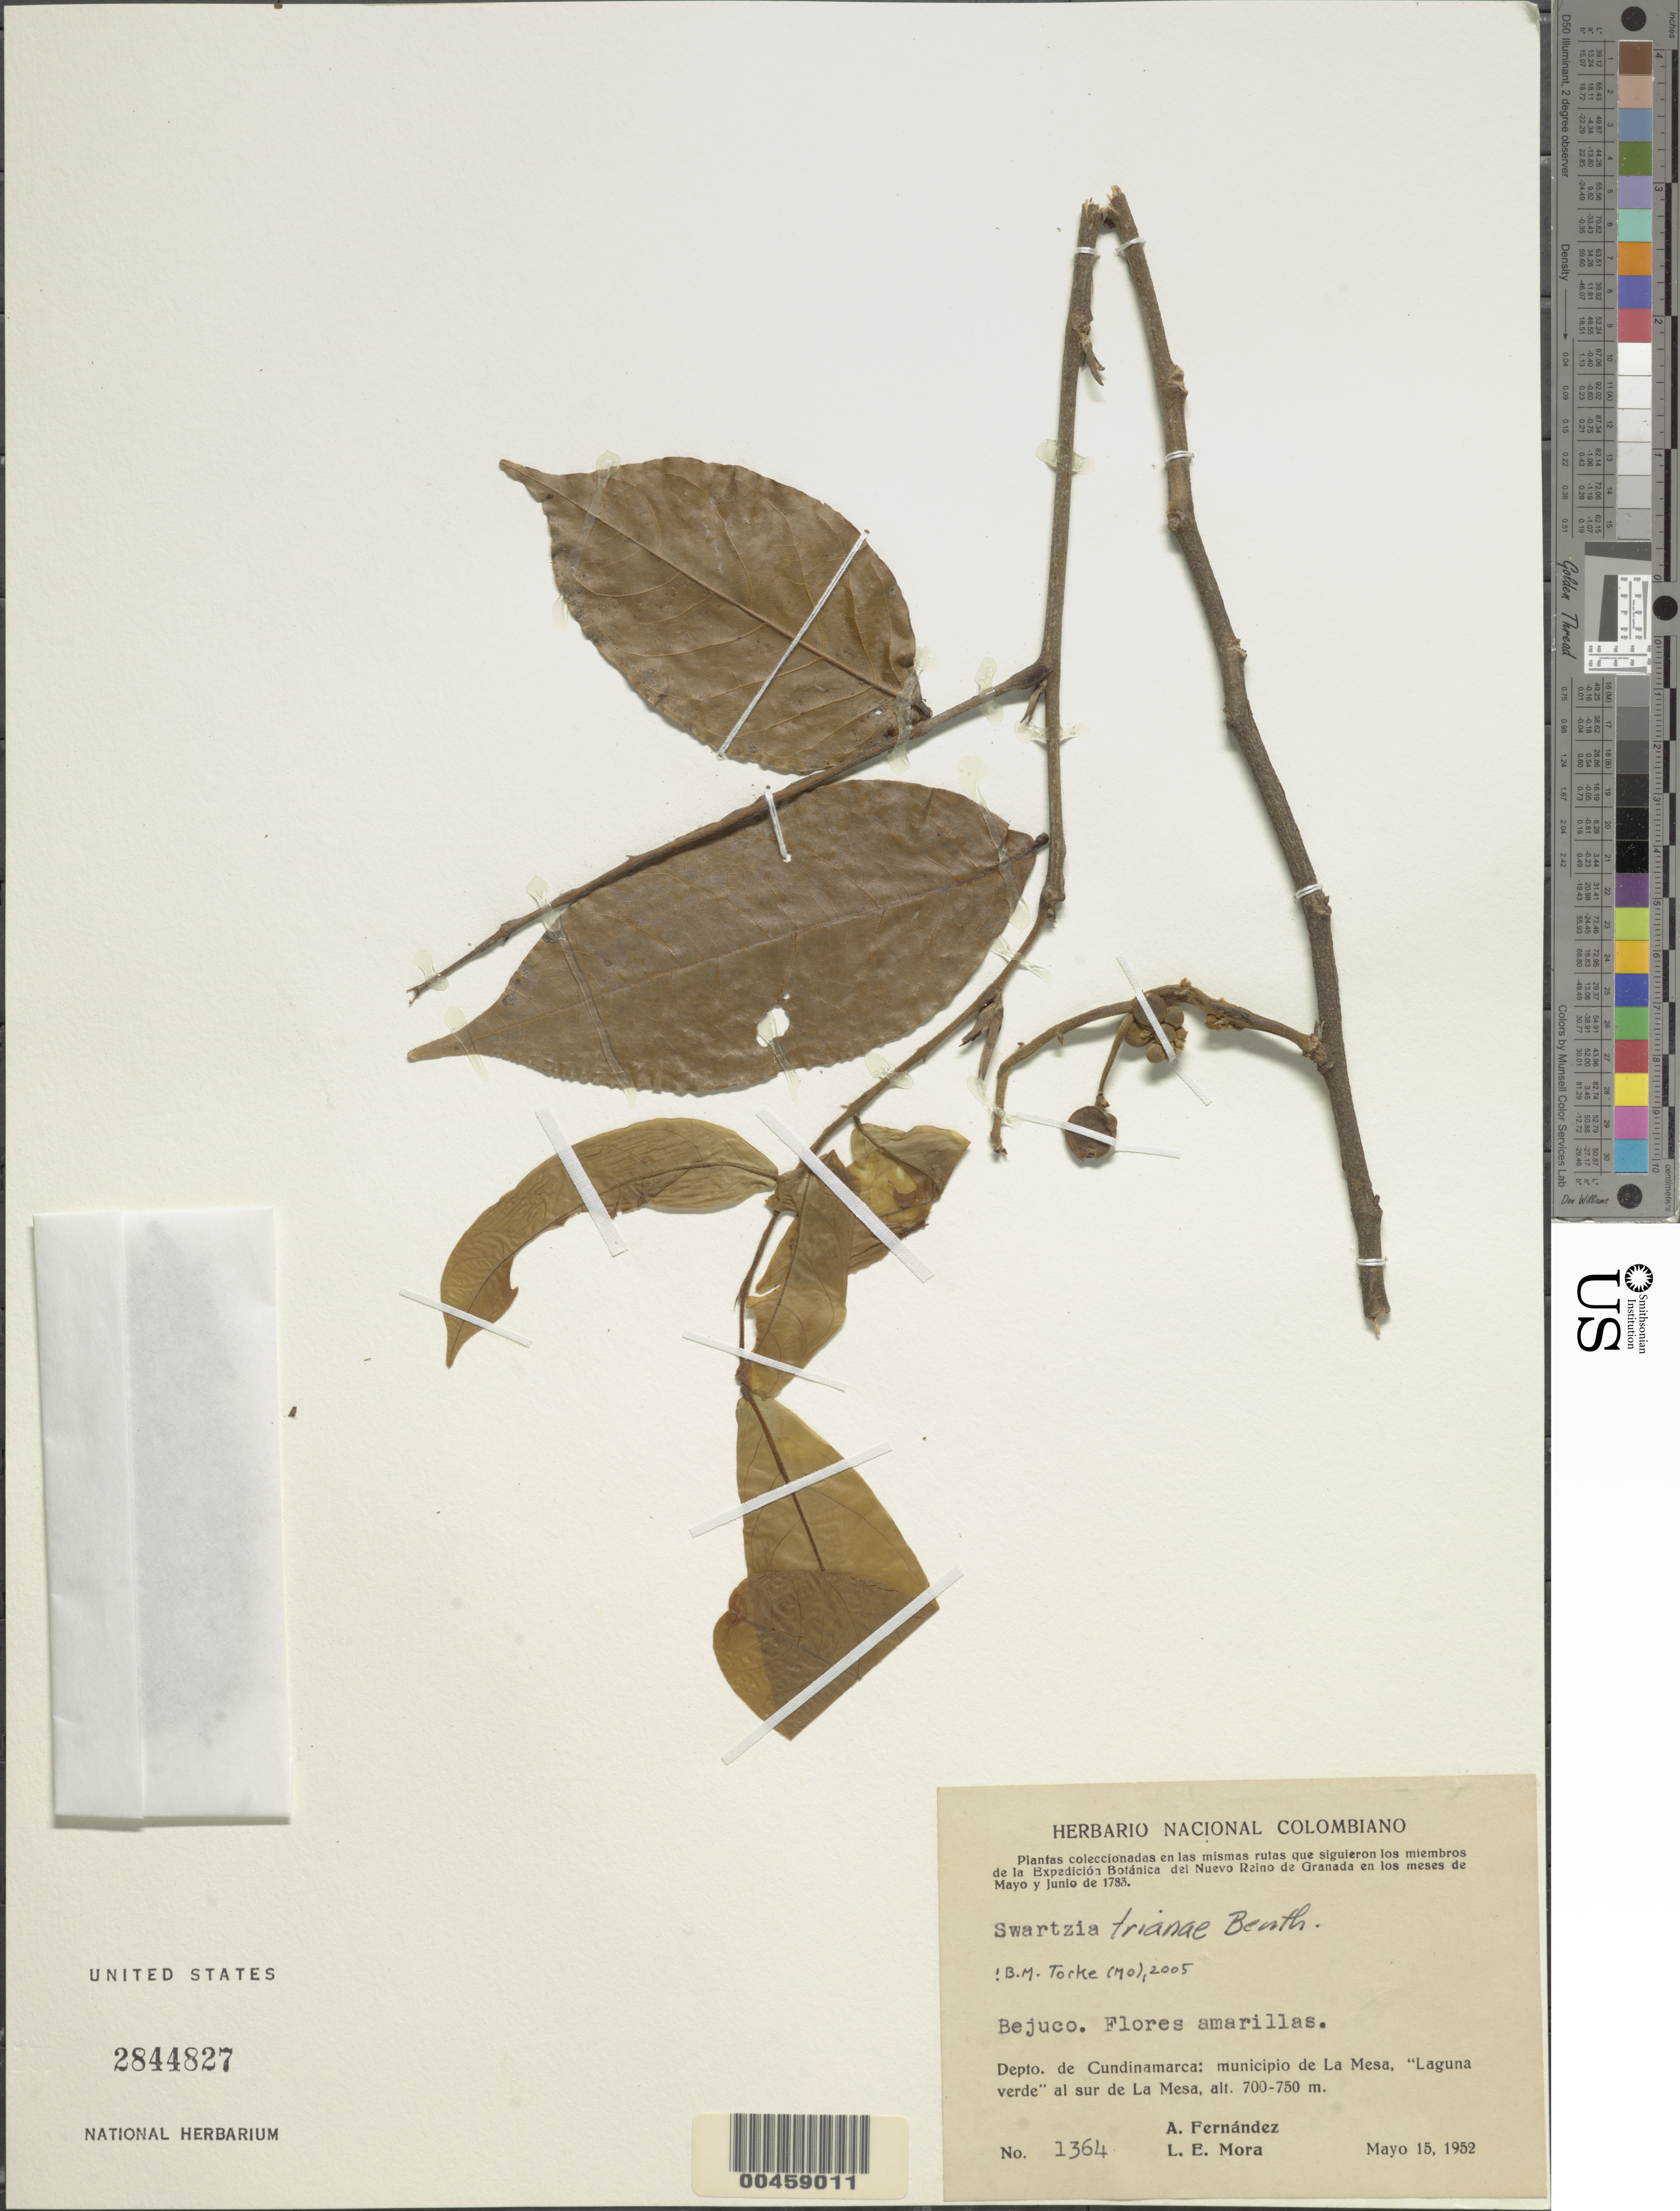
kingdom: Plantae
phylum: Tracheophyta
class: Magnoliopsida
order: Fabales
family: Fabaceae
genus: Swartzia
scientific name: Swartzia trianae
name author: Benth. in Mart.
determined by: Cowan, R. S.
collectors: Á. Fernández & L. E. Mora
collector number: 1364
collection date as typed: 15 May 1952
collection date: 1952-05-15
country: Colombia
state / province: Cundinamarca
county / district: La Mesa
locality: "Laguna Verde" al sur de La Mesa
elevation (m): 700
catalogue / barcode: US 2844827